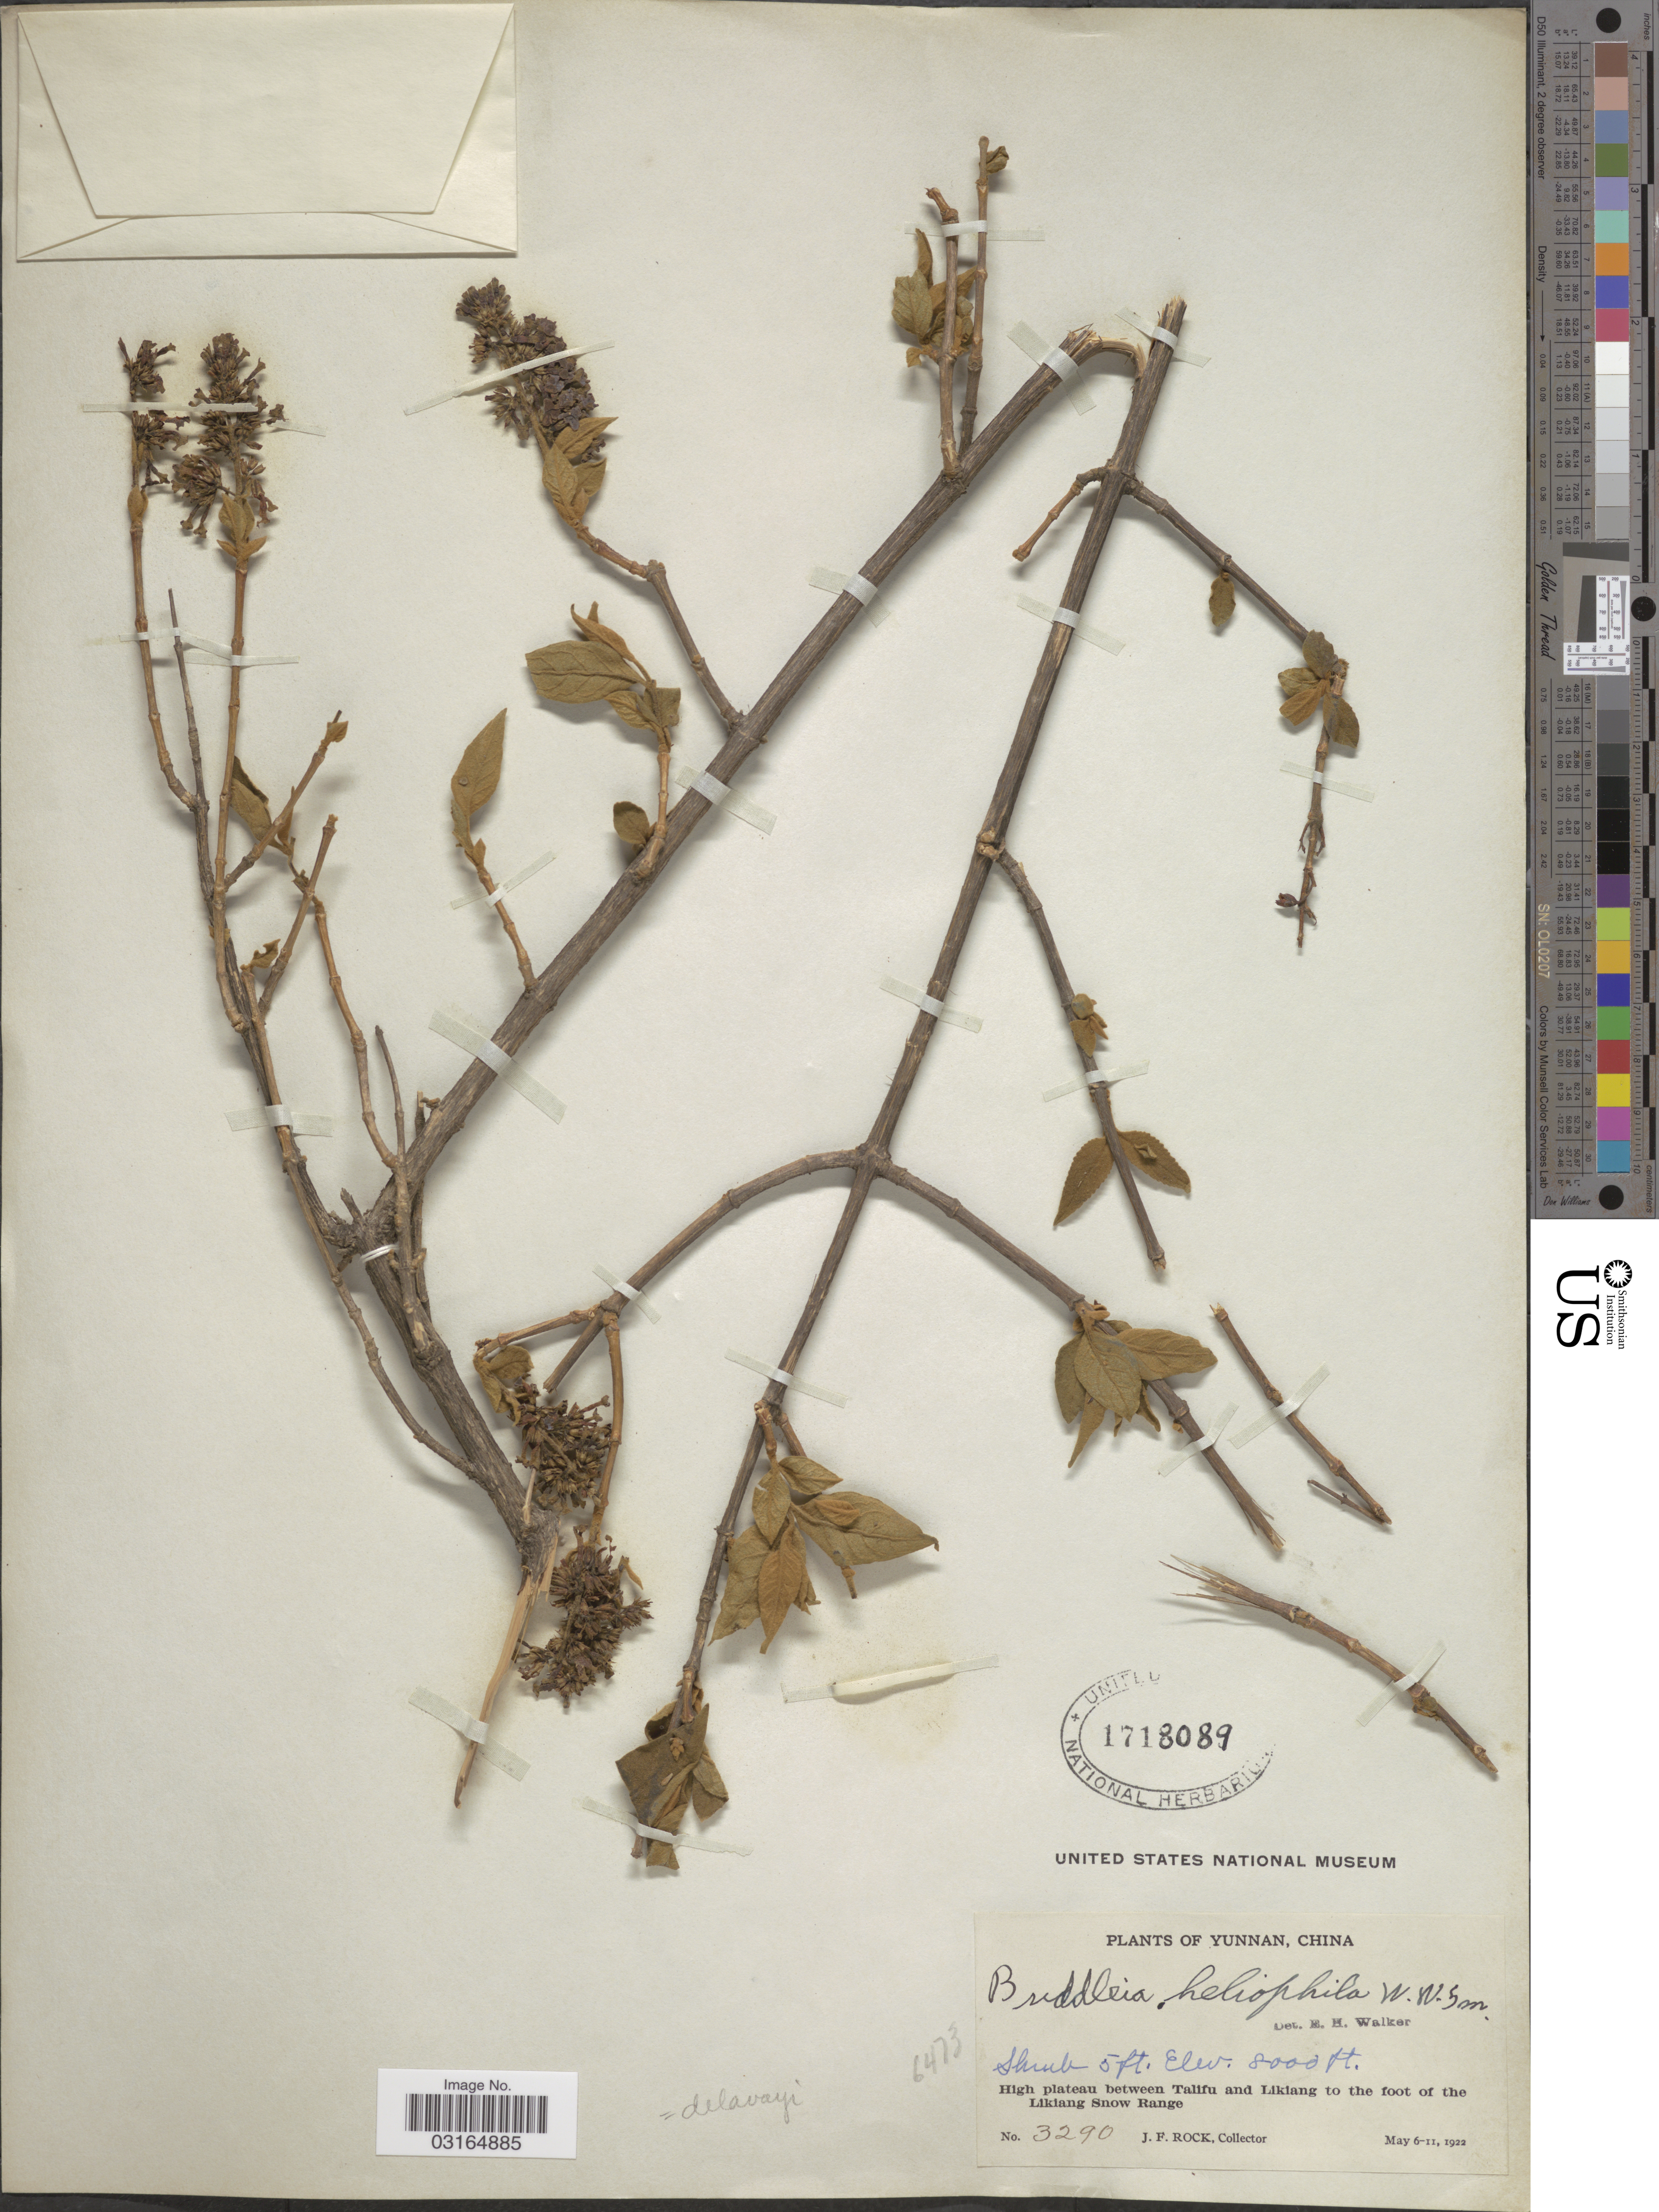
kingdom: Plantae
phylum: Tracheophyta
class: Magnoliopsida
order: Lamiales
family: Scrophulariaceae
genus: Buddleja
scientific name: Buddleja delavayi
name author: L.F. Gagnep.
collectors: J. Rock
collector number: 3290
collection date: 1922-05-06/1922-05-11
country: China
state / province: Yunnan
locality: High plateau between Talifu and Likiang to the foot of the Likiang Snow Range.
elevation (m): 2438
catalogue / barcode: US 1718089